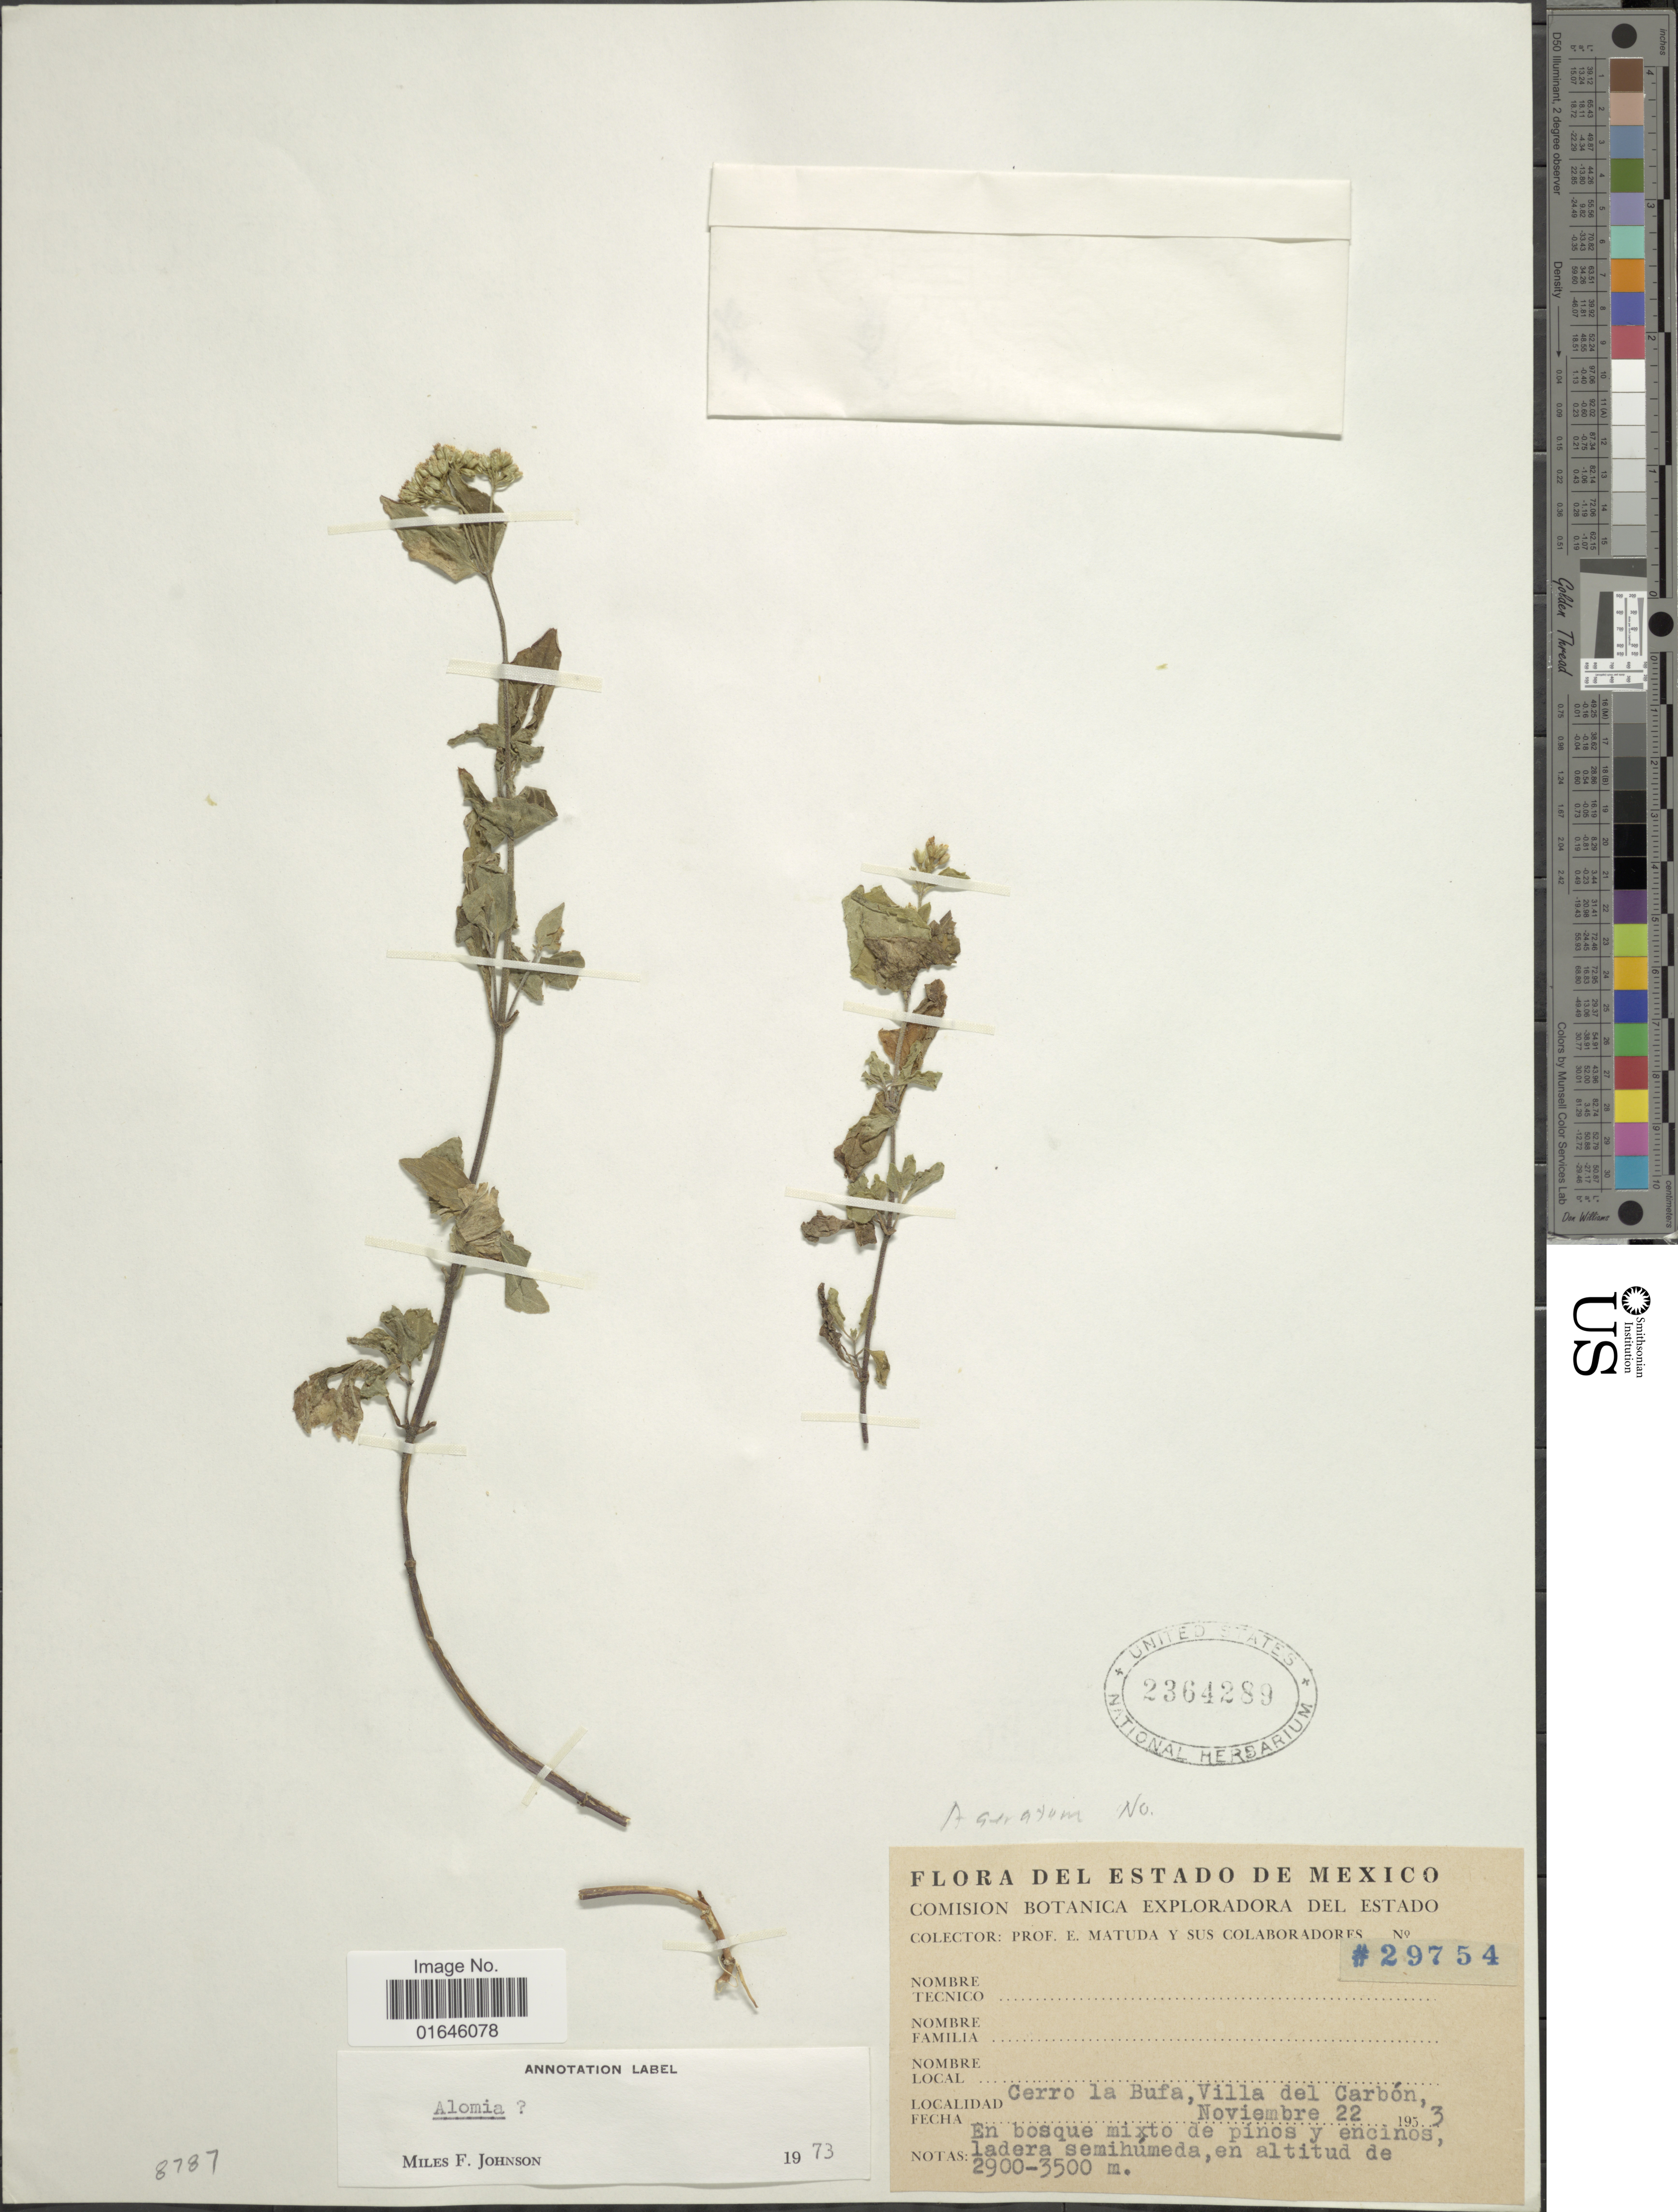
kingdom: Plantae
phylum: Tracheophyta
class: Magnoliopsida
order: Asterales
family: Asteraceae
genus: Piqueria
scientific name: Piqueria pilosa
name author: Kunth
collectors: E. Matuda & et al.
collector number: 29754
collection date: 1953-11-22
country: Mexico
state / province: México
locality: Cerro la Bufa, Villa del Carbon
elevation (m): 2900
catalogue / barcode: US 2364289